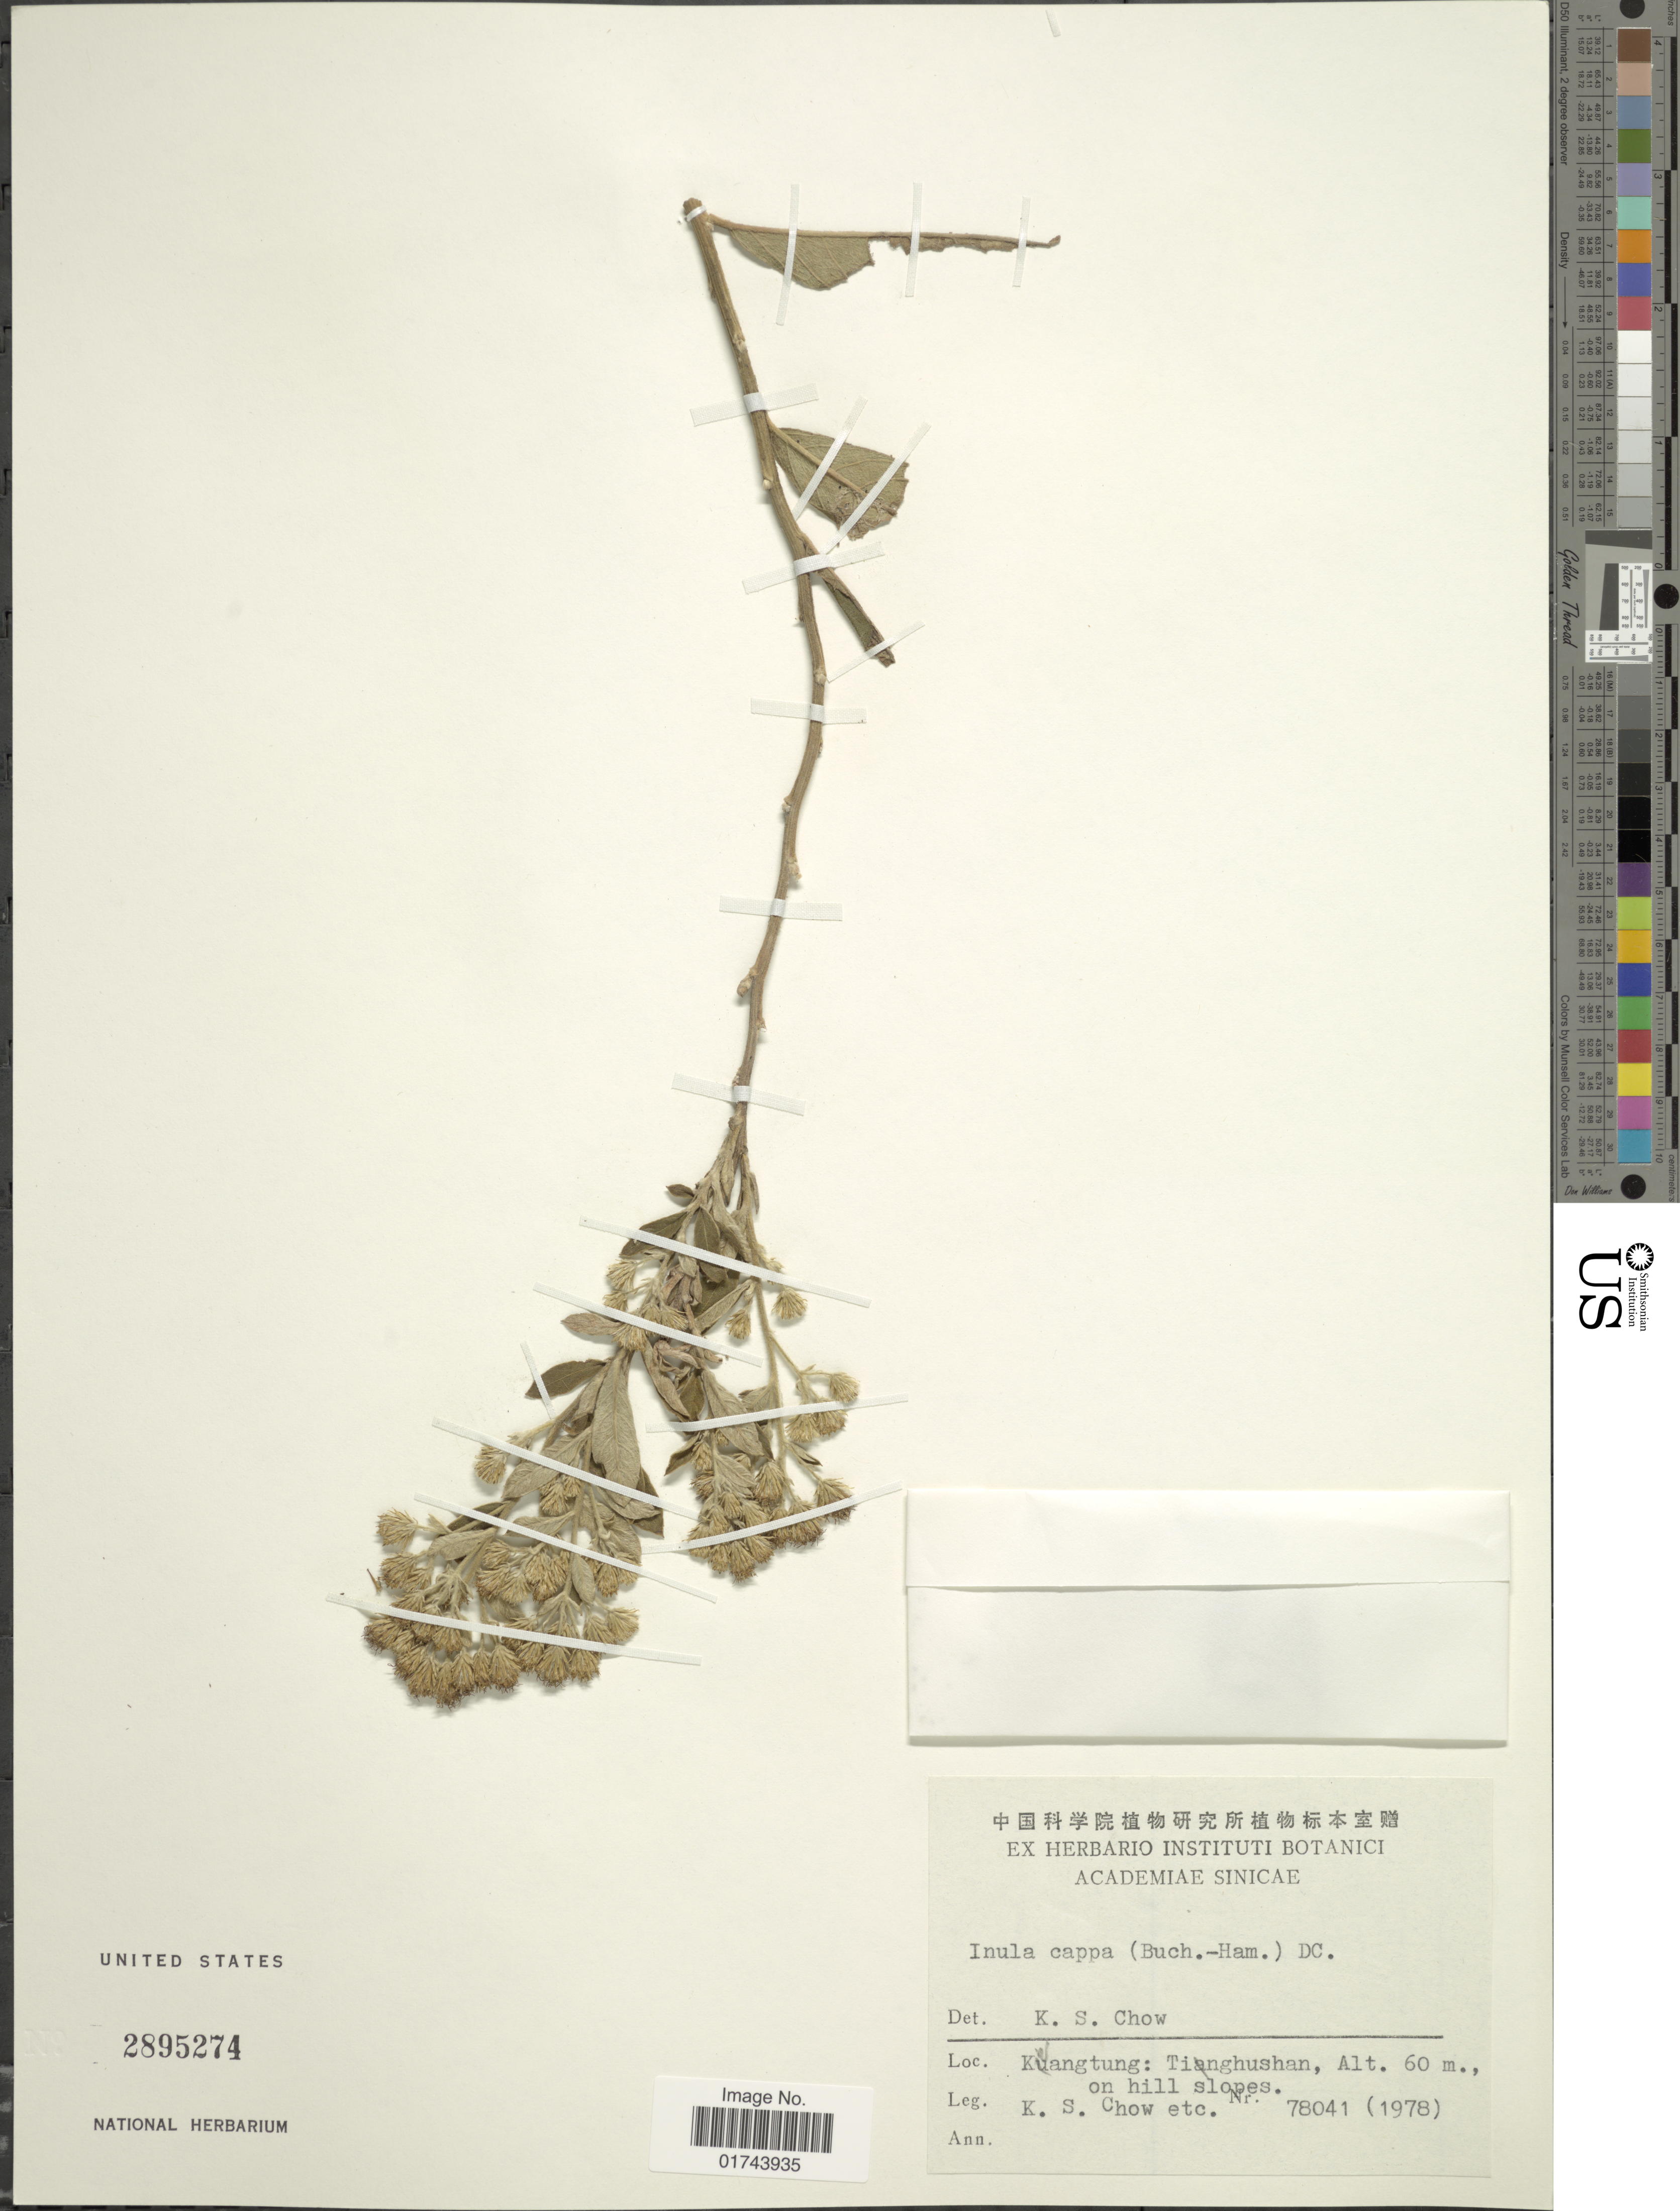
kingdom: Plantae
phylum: Tracheophyta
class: Magnoliopsida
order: Asterales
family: Asteraceae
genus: Inula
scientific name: Inula cappa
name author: (Buch.-Ham. ex D. Don) DC.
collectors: K. S. Chow & et al.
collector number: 78041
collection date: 1978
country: China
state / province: Guangdong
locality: Kuangtung: Tianghushan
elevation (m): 60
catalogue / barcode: US 2895274